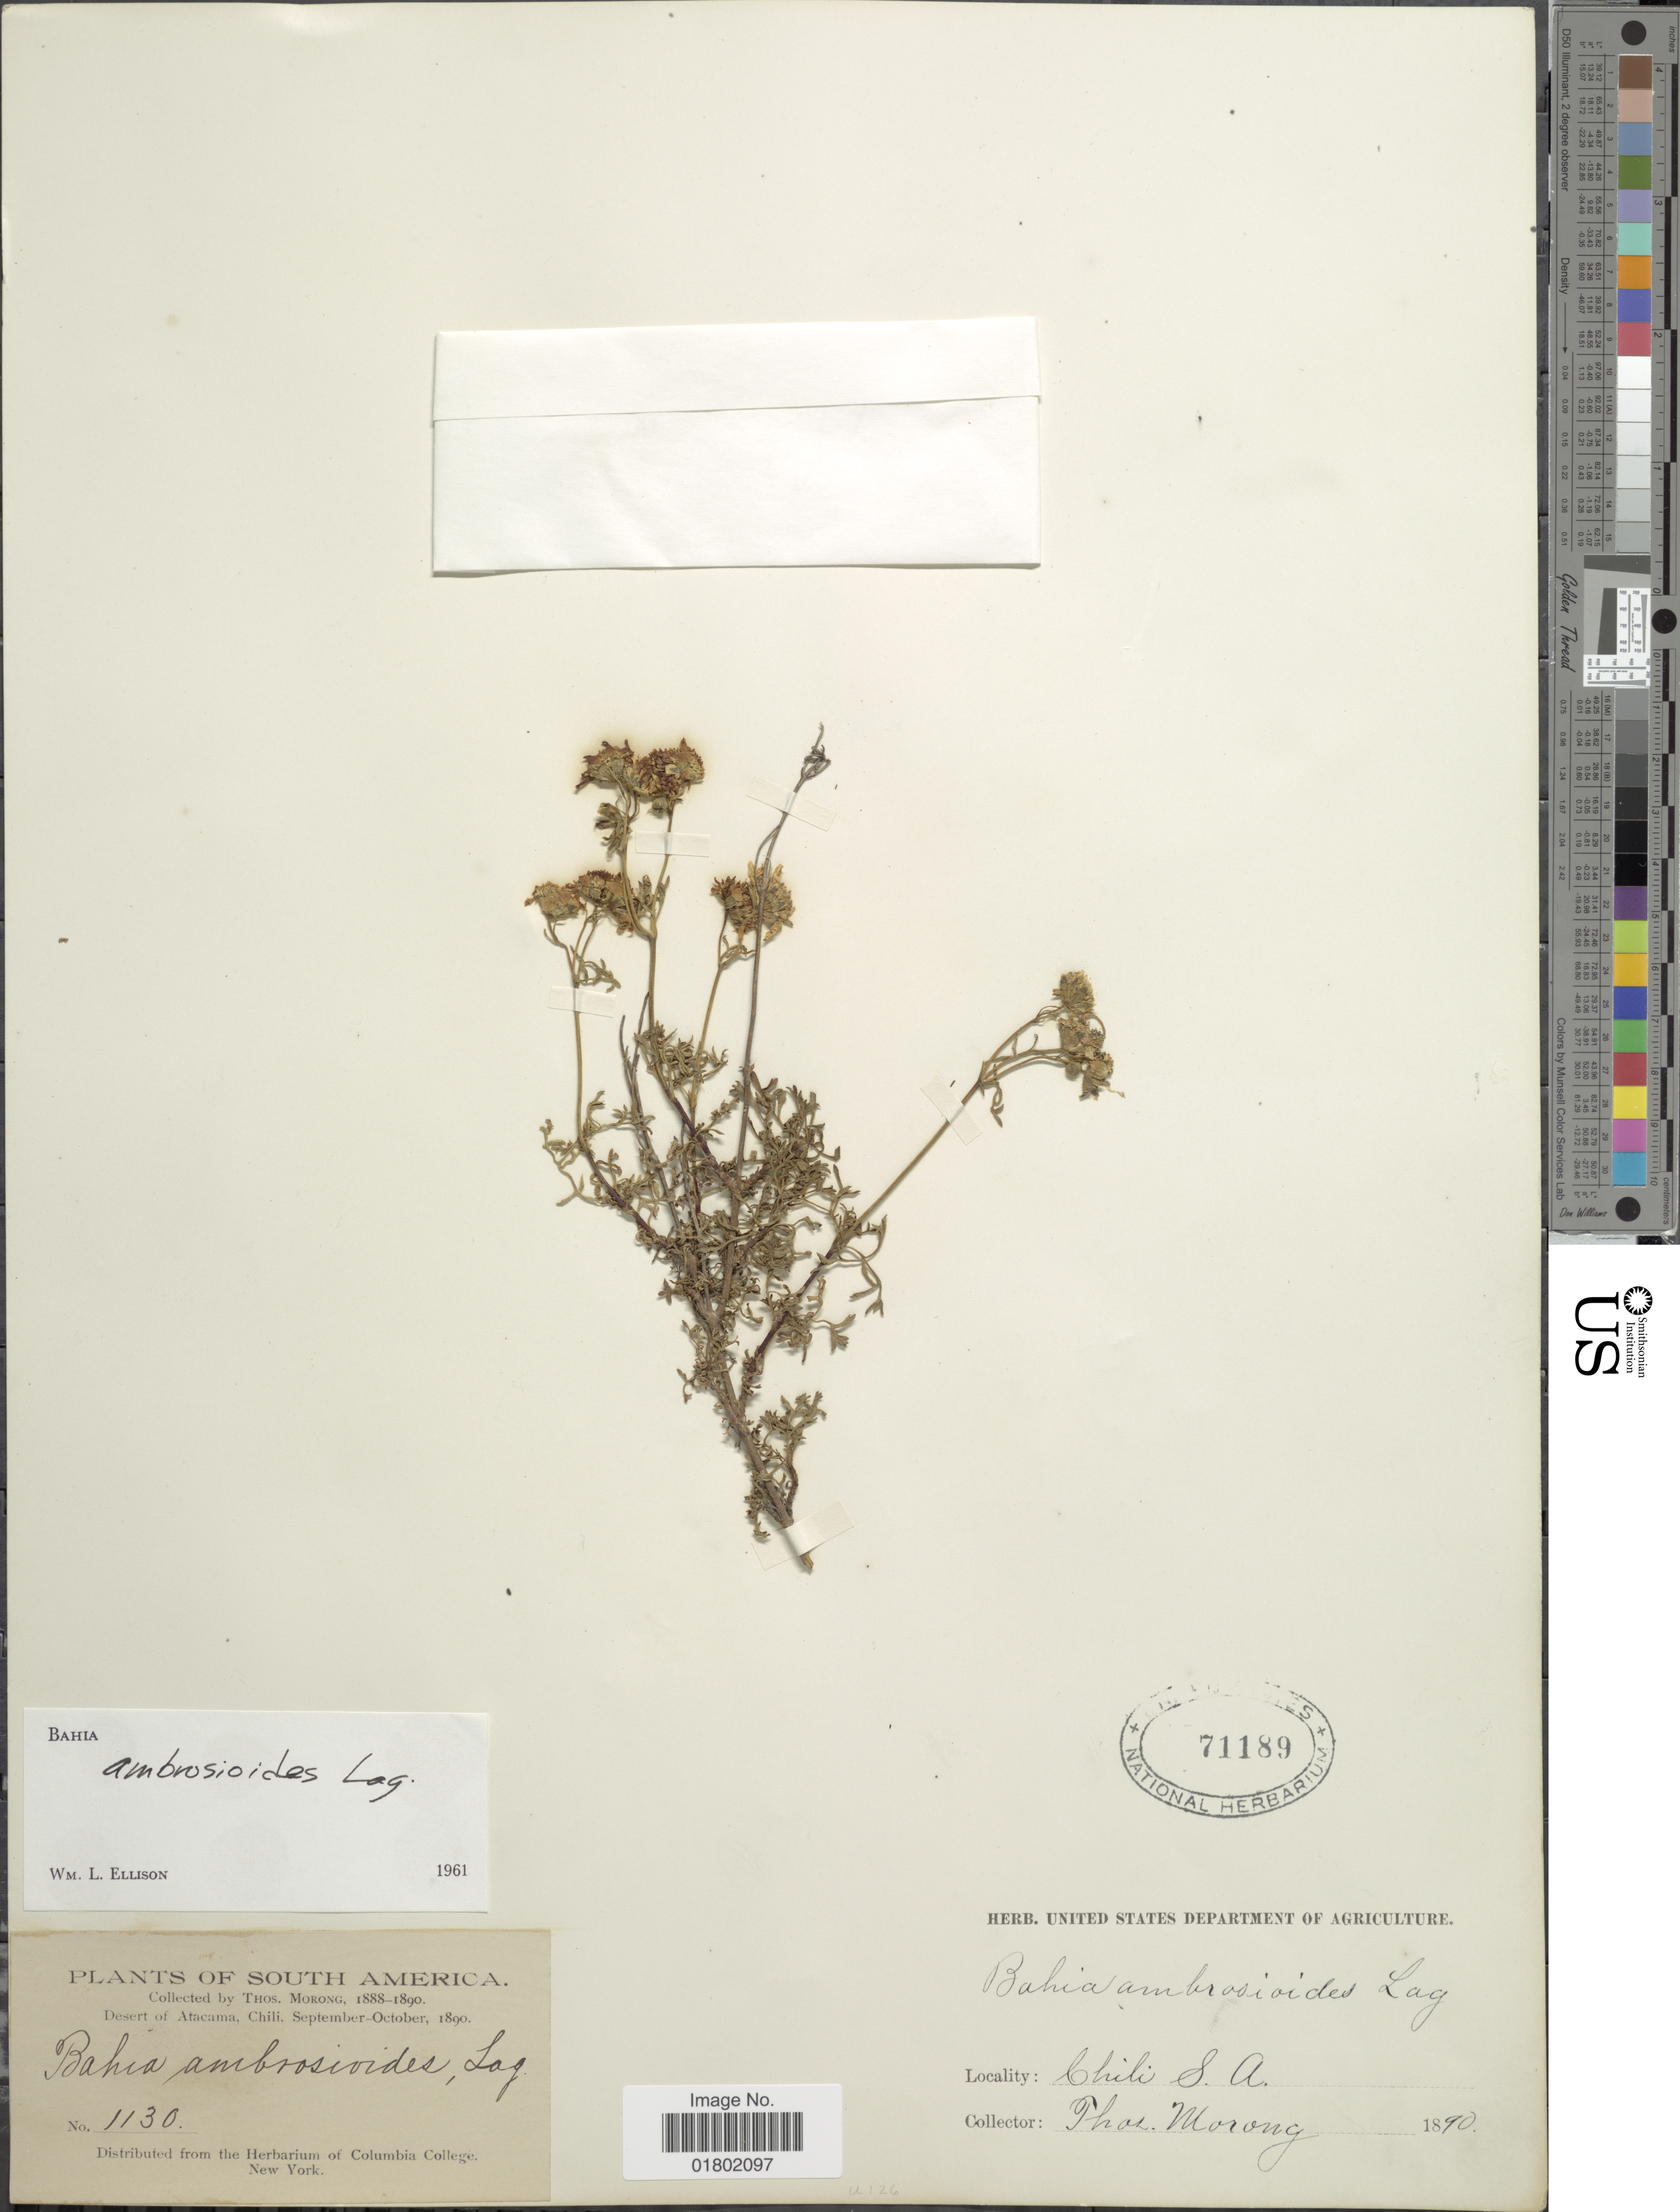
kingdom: Plantae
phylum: Tracheophyta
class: Magnoliopsida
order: Asterales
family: Asteraceae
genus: Bahia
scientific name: Bahia ambrosioides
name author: Lag.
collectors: ex herb. T. Morong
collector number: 1130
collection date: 1890-09/1890-10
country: Chile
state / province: Atacama (III)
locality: Desert of Atacama, South America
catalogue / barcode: US 71189